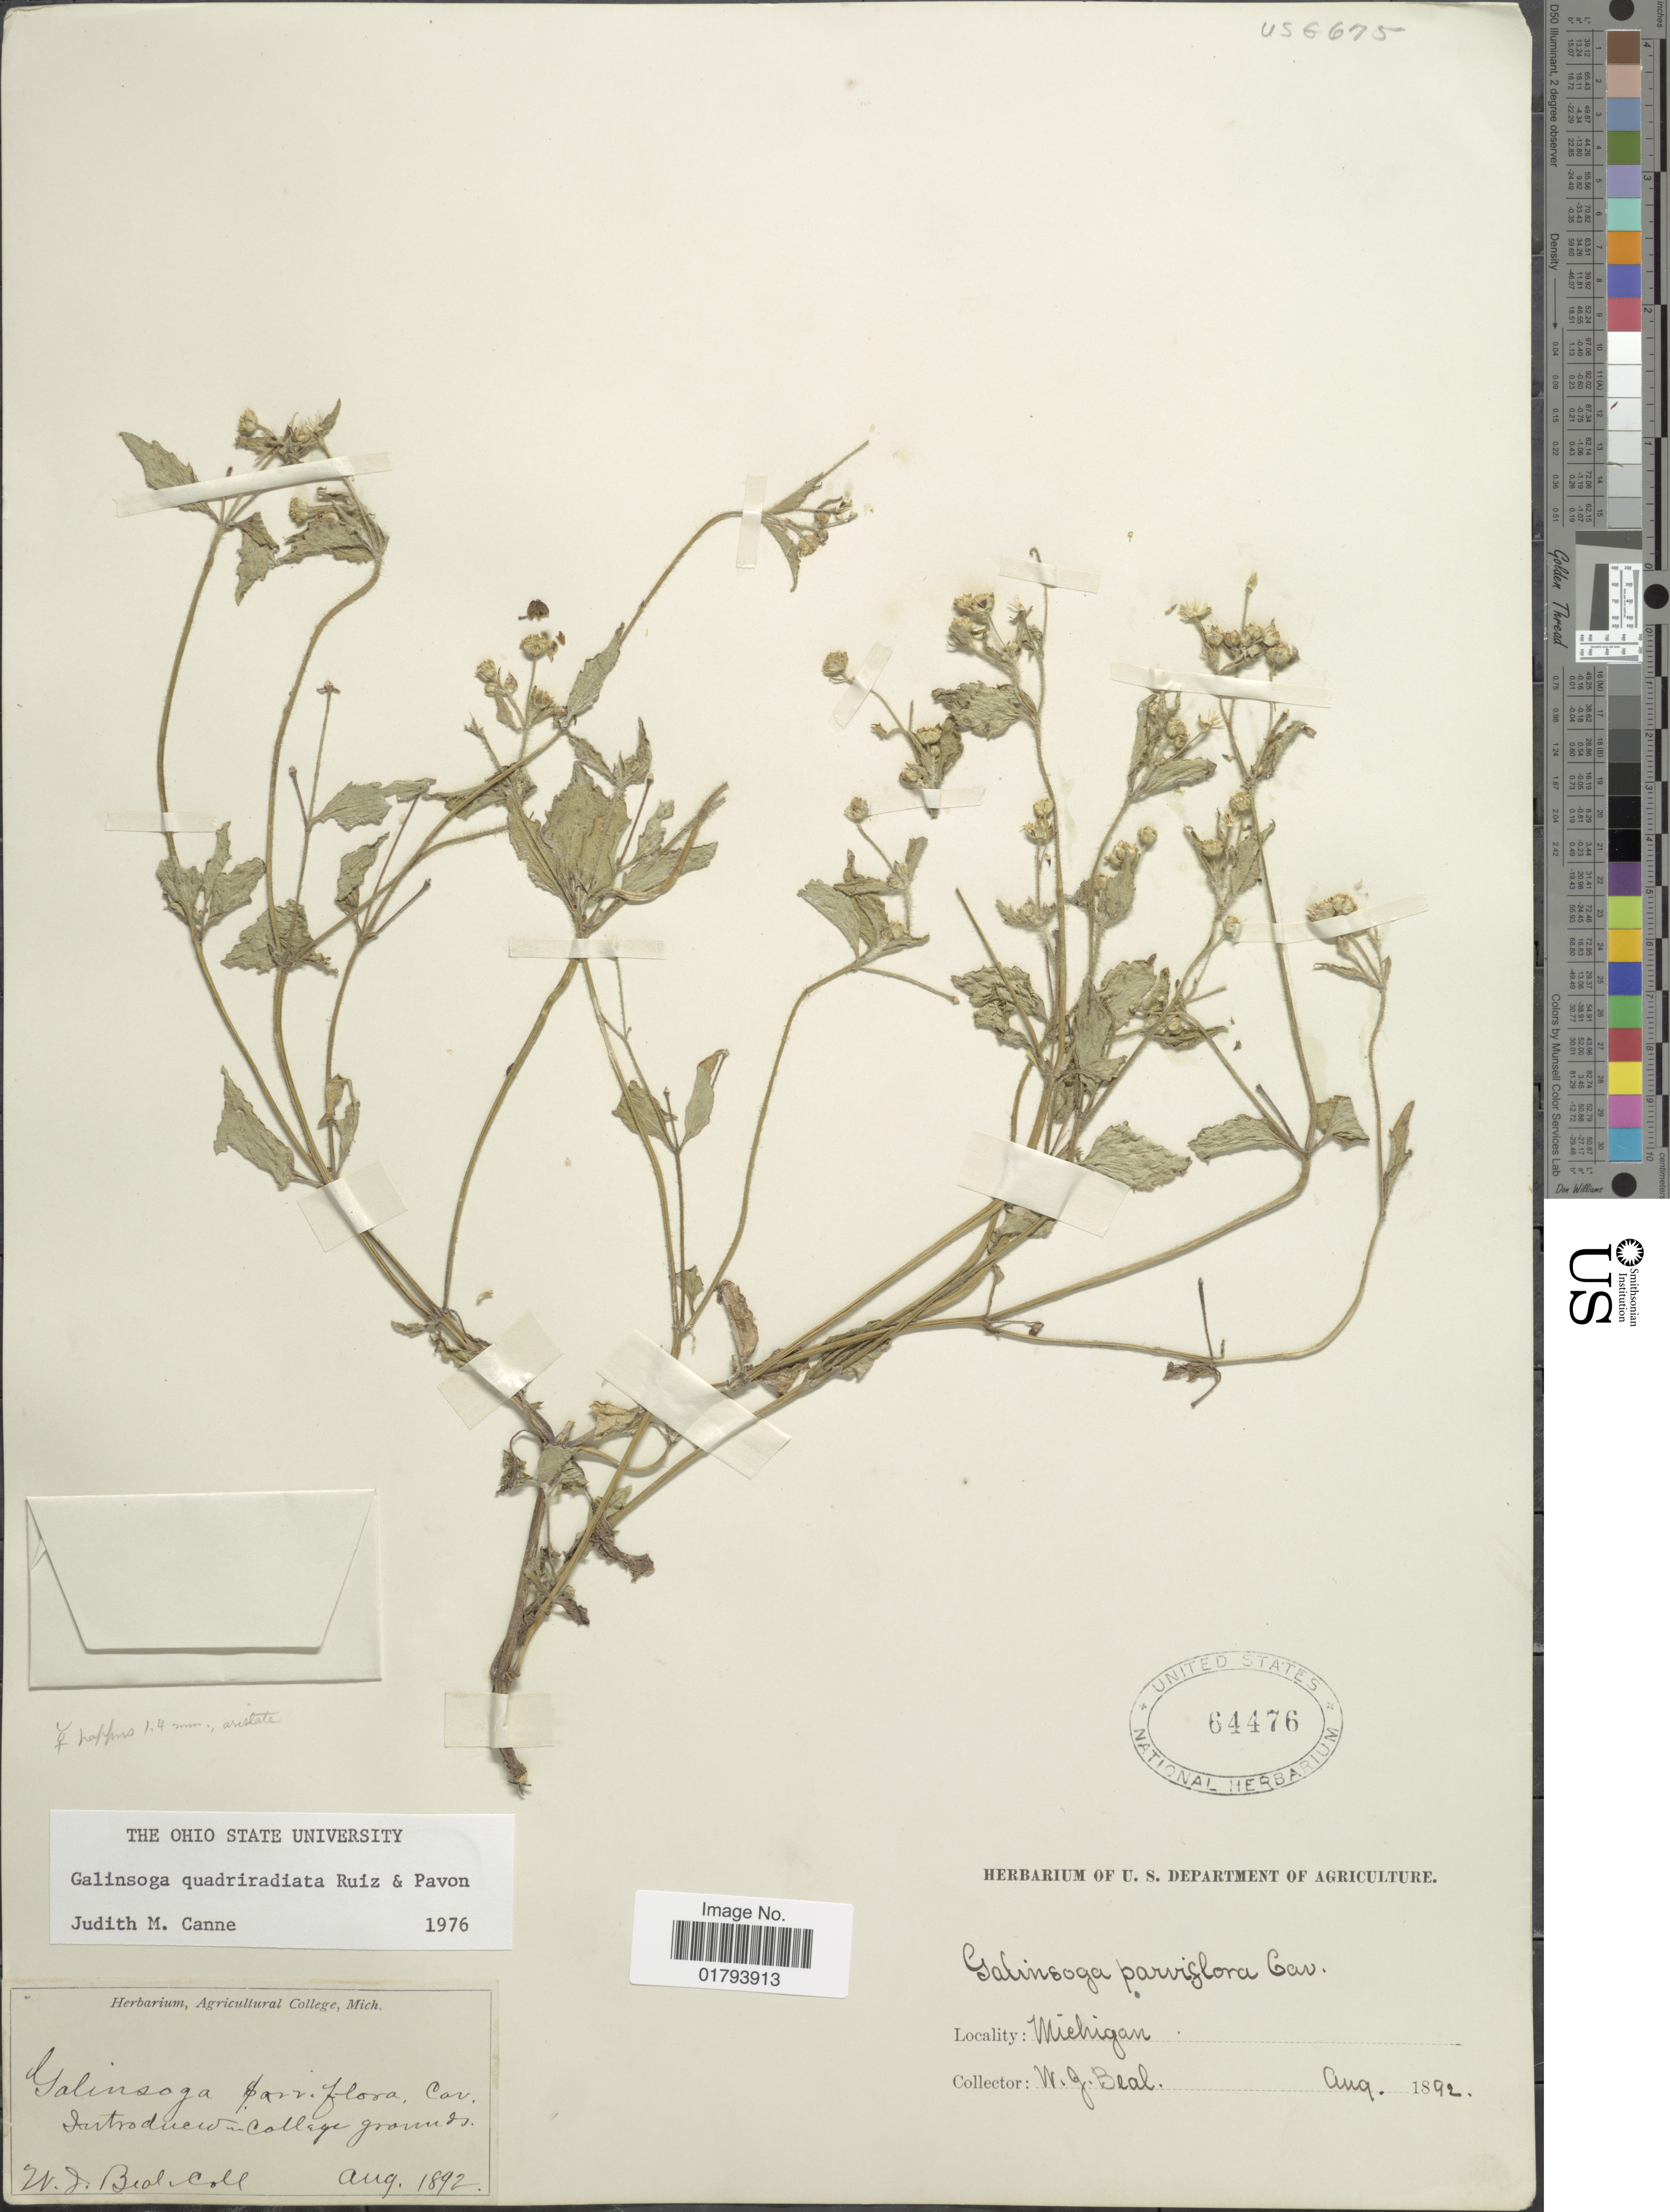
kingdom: Plantae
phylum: Tracheophyta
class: Magnoliopsida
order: Asterales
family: Asteraceae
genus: Galinsoga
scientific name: Galinsoga quadriradiata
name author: Ruiz & Pav.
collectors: W. Beal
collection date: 1892-08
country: United States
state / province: Michigan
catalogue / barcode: US 64476